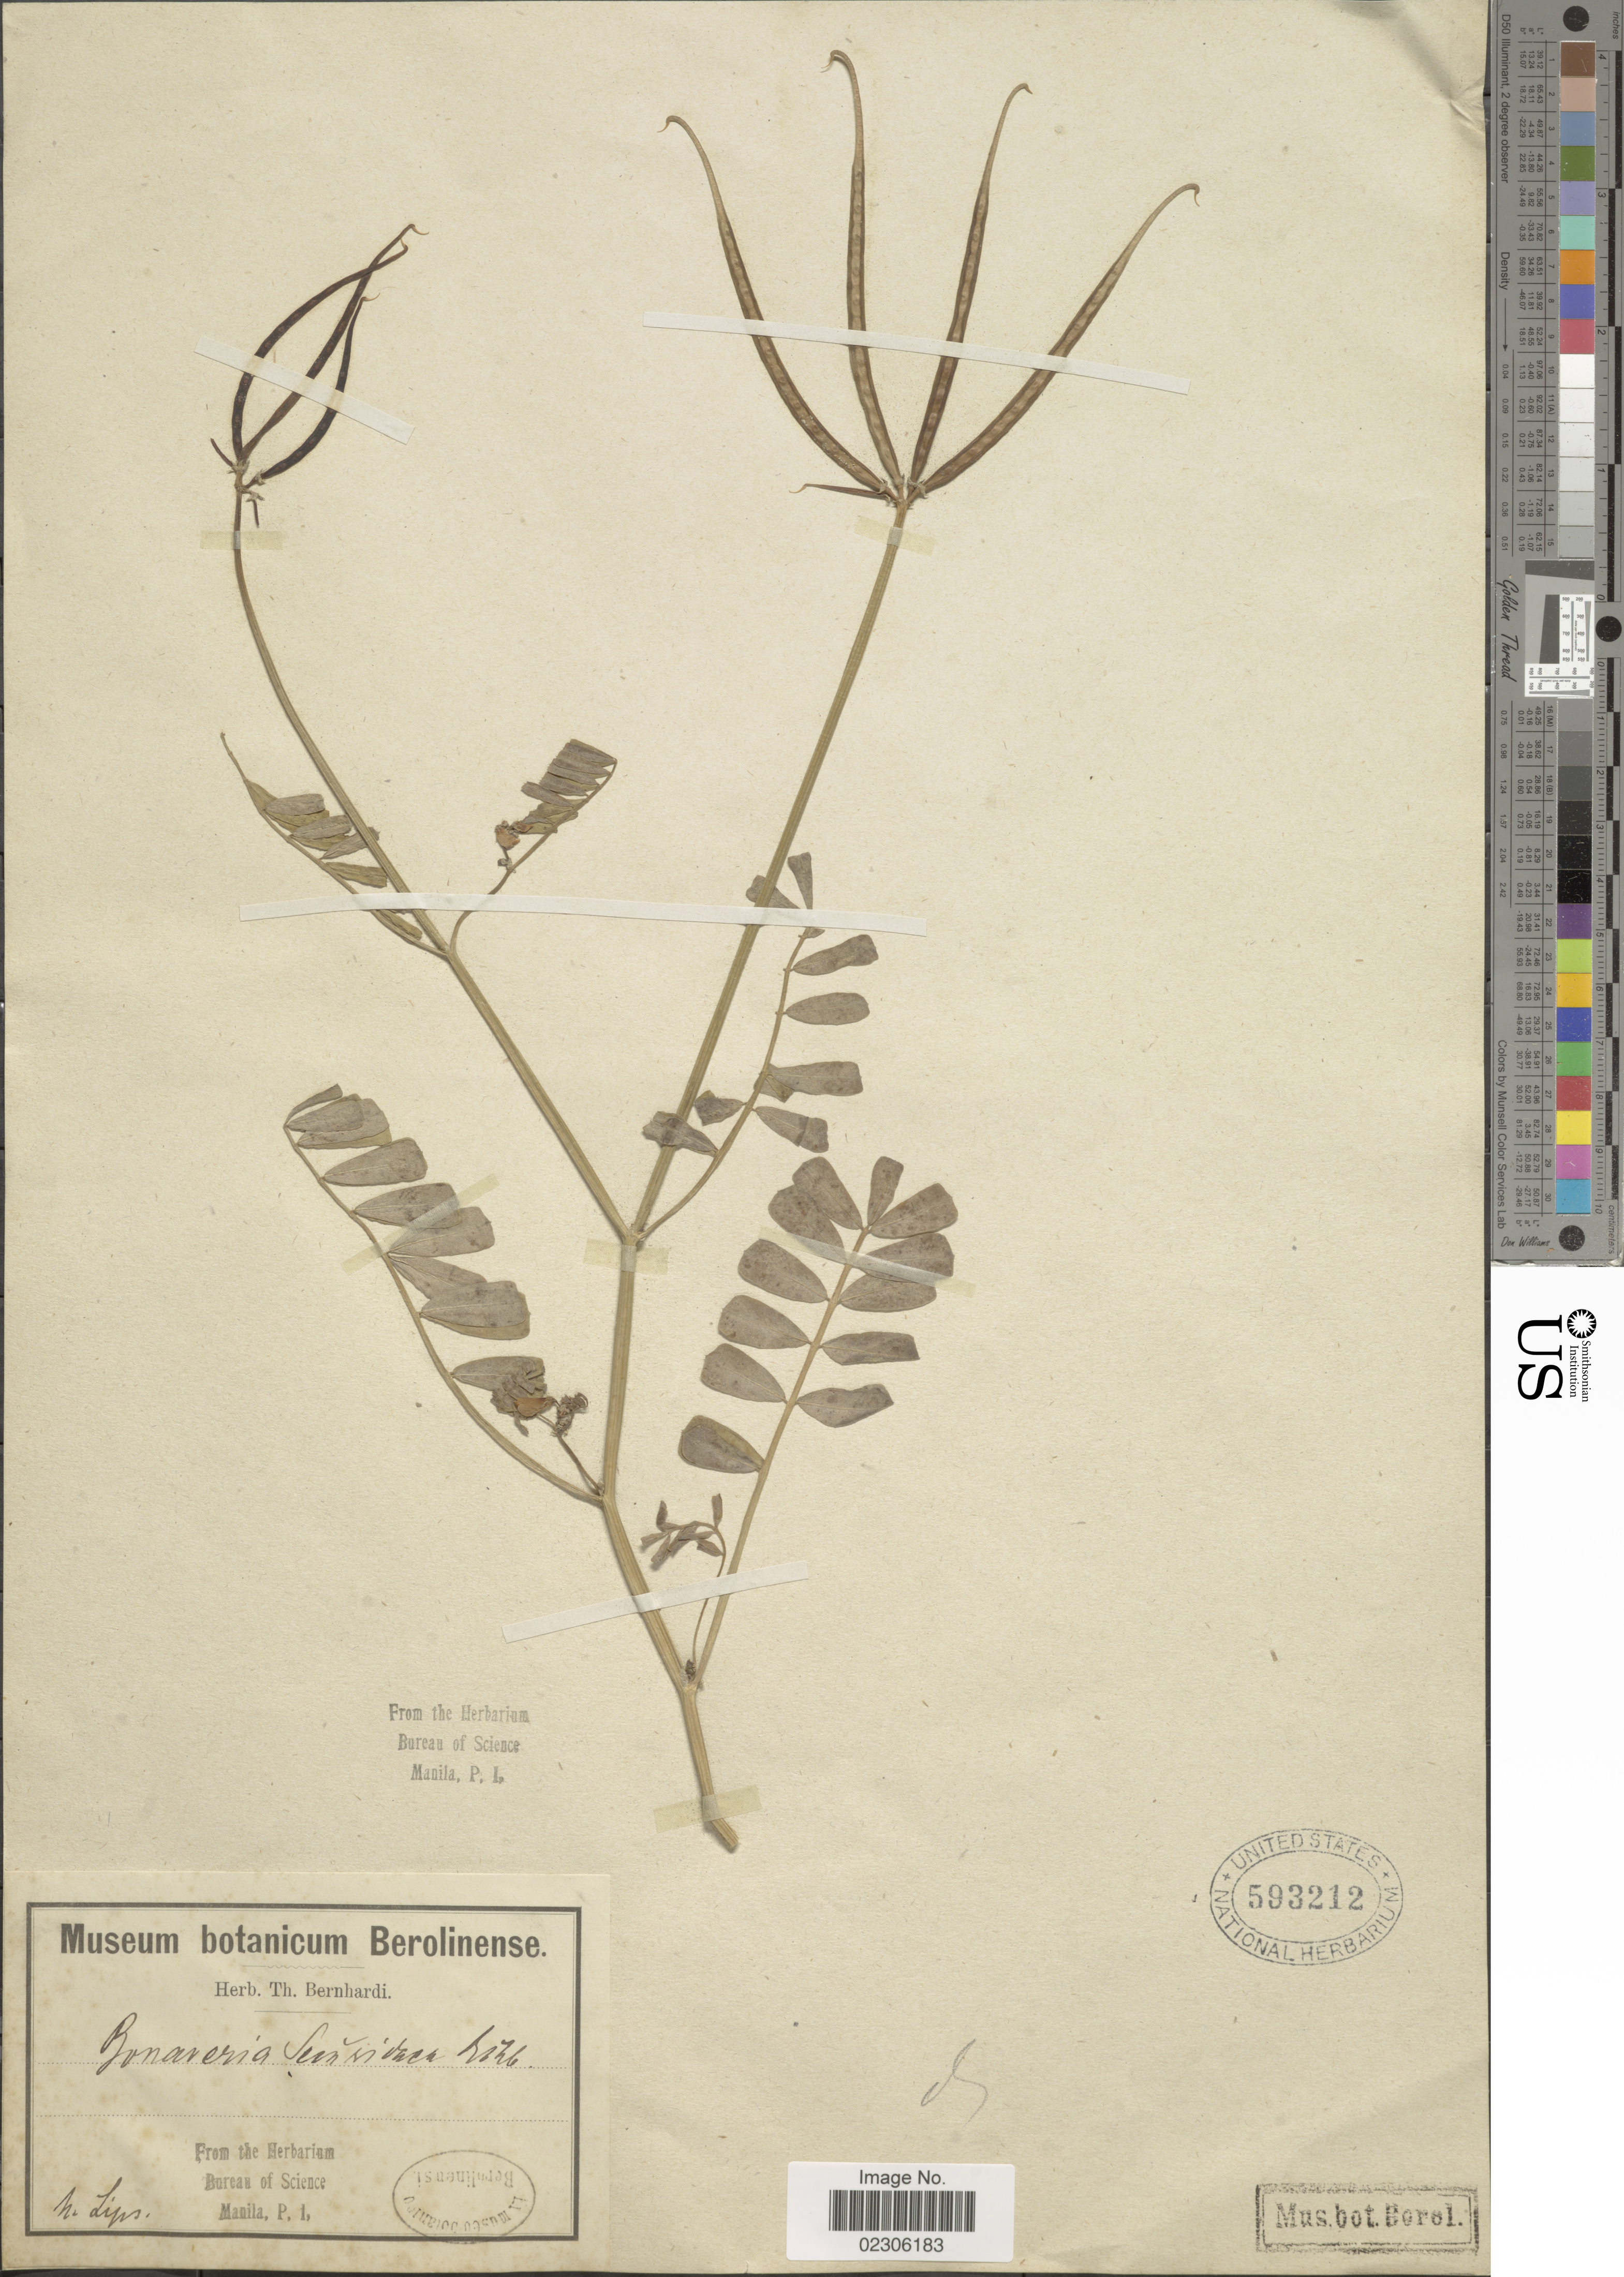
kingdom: Plantae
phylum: Tracheophyta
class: Magnoliopsida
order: Fabales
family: Fabaceae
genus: Securigera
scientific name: Securigera securidaca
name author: (L.) Degen & Dörfl.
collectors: ex herb. Bernhardi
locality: N. Lips [interpreted]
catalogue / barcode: US 593212